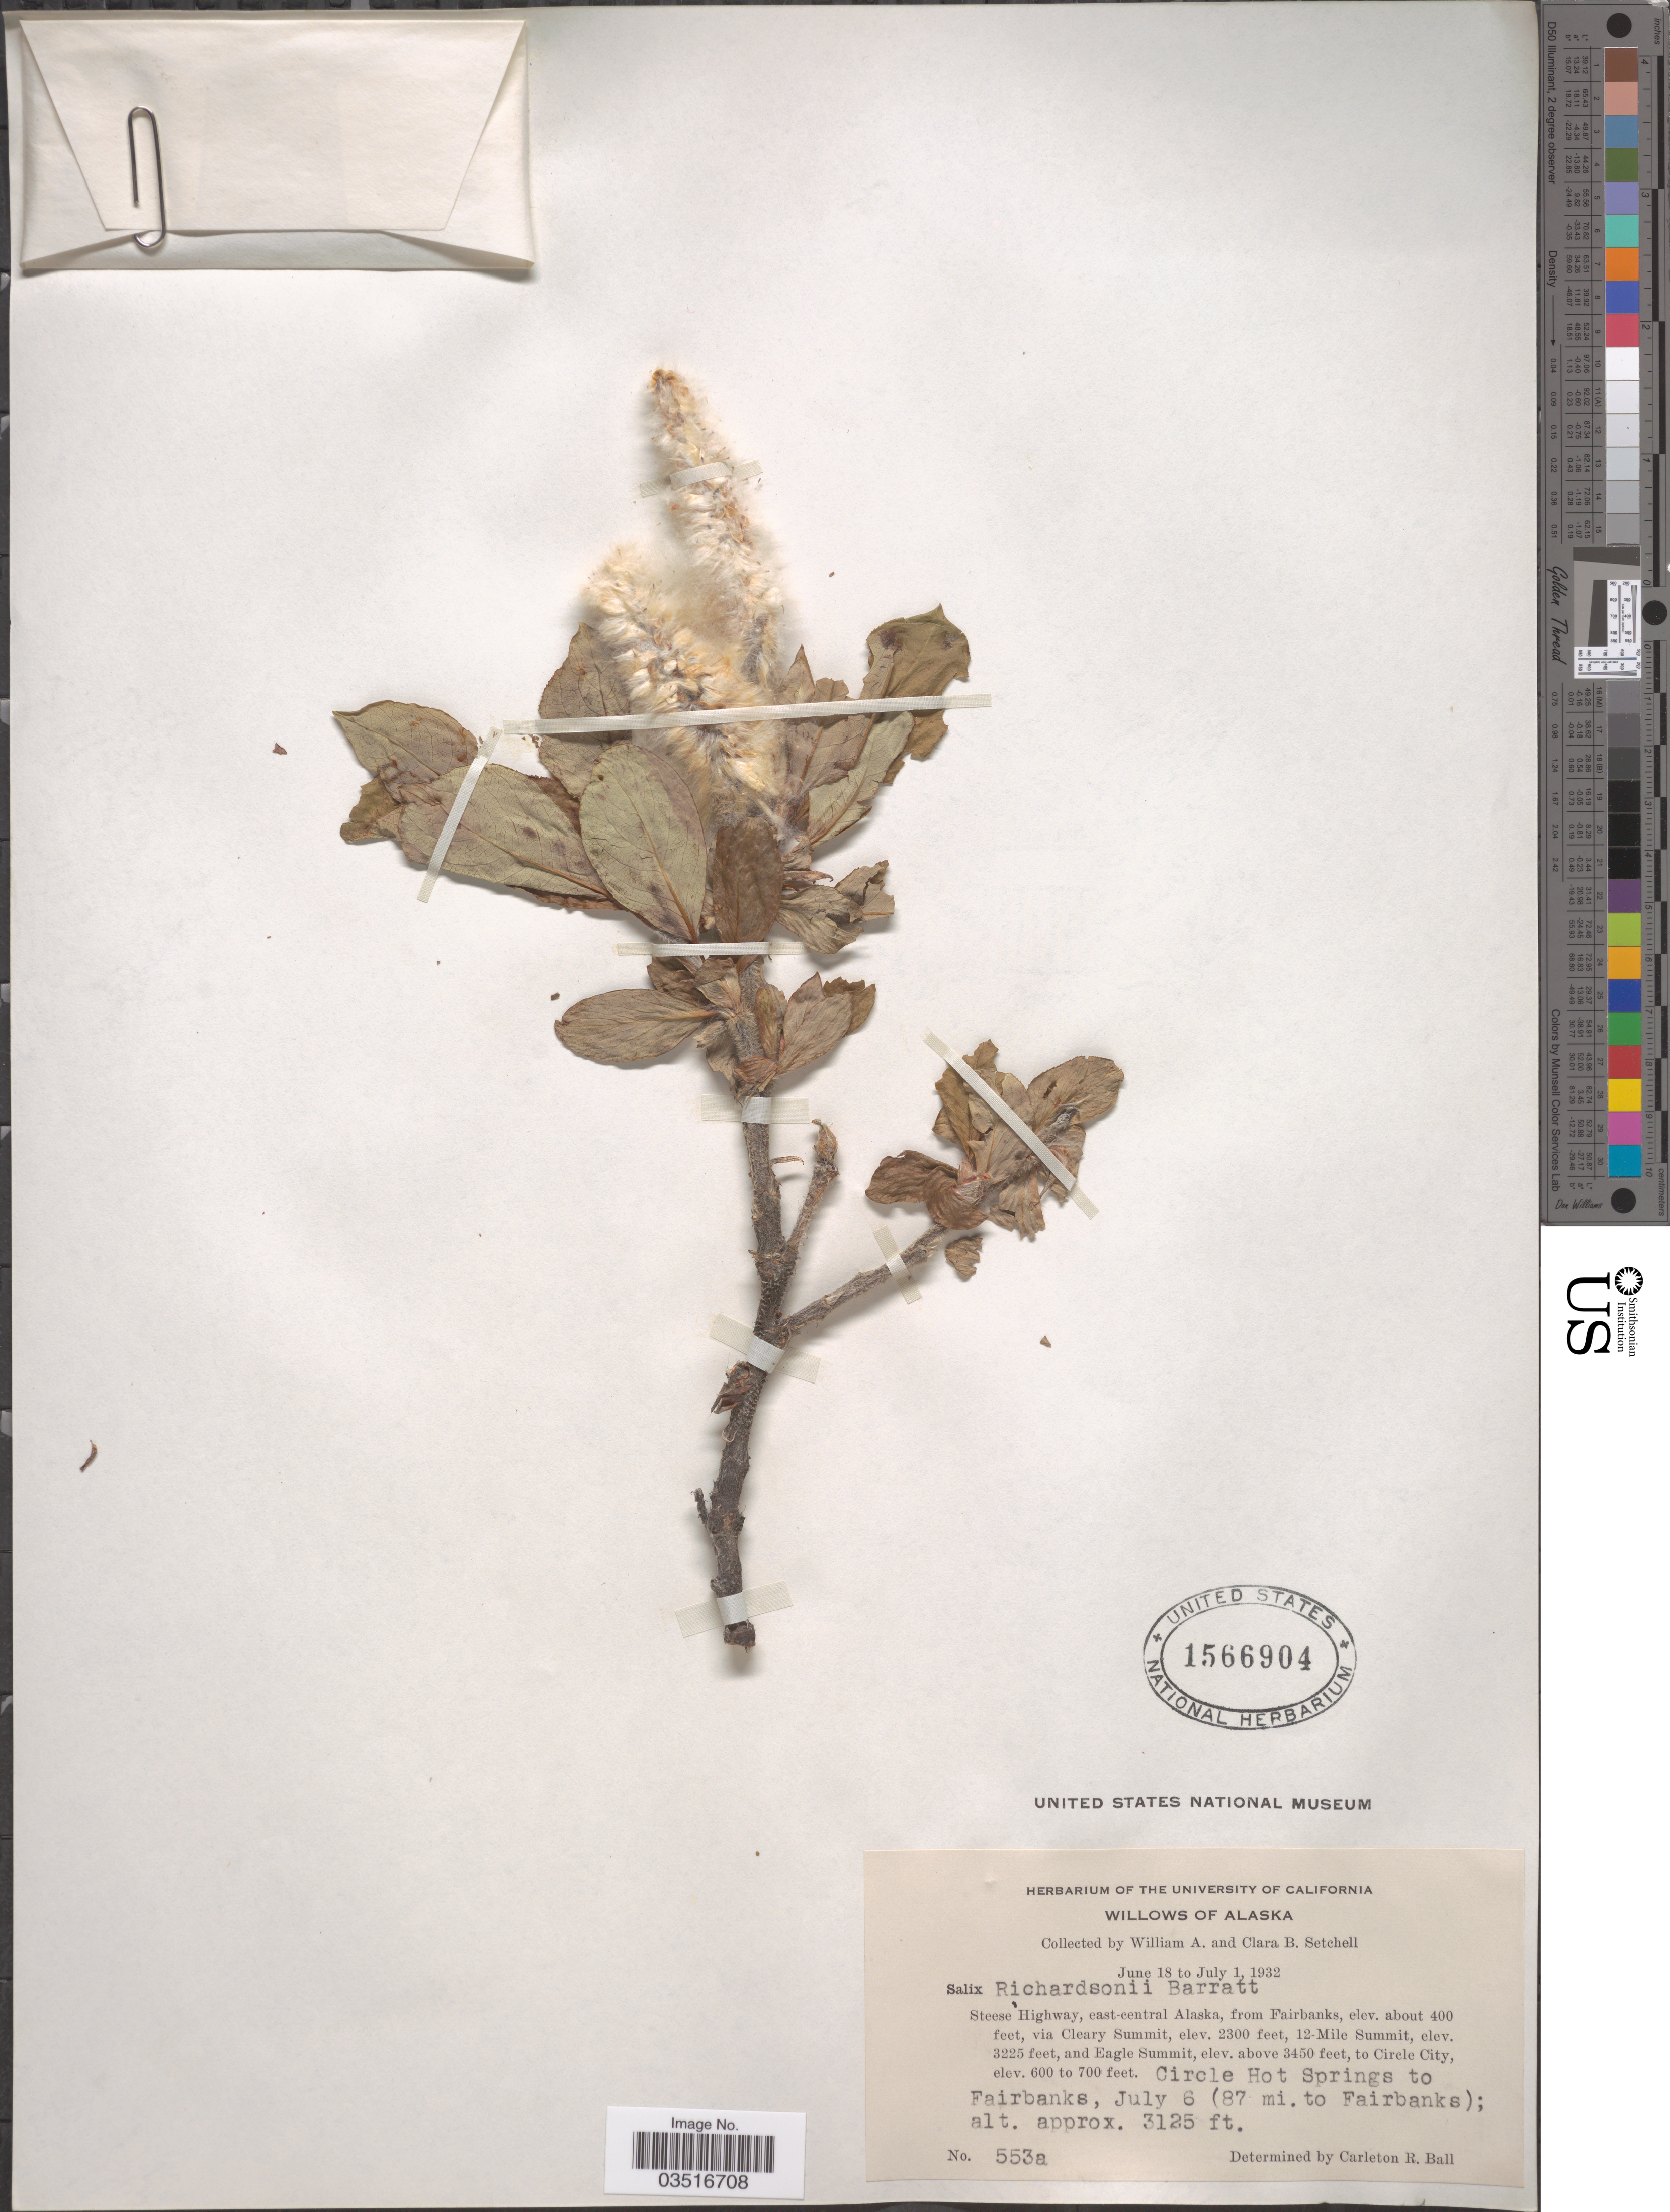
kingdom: Plantae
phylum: Tracheophyta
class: Magnoliopsida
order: Malpighiales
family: Salicaceae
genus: Salix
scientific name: Salix richardsonii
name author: Hook.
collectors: W. Setchell & C. B. Setchell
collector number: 553a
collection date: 1932-07-06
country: United States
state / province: Alaska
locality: Steese Highway, east-central Alaska, from Fairbanks, via Clearly Summit, 12-Mile Summit, and Eagle Summit. Circle Hot Springs to Fairbanks (87 mi. to Fairbanks).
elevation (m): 122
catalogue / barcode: US 1566904